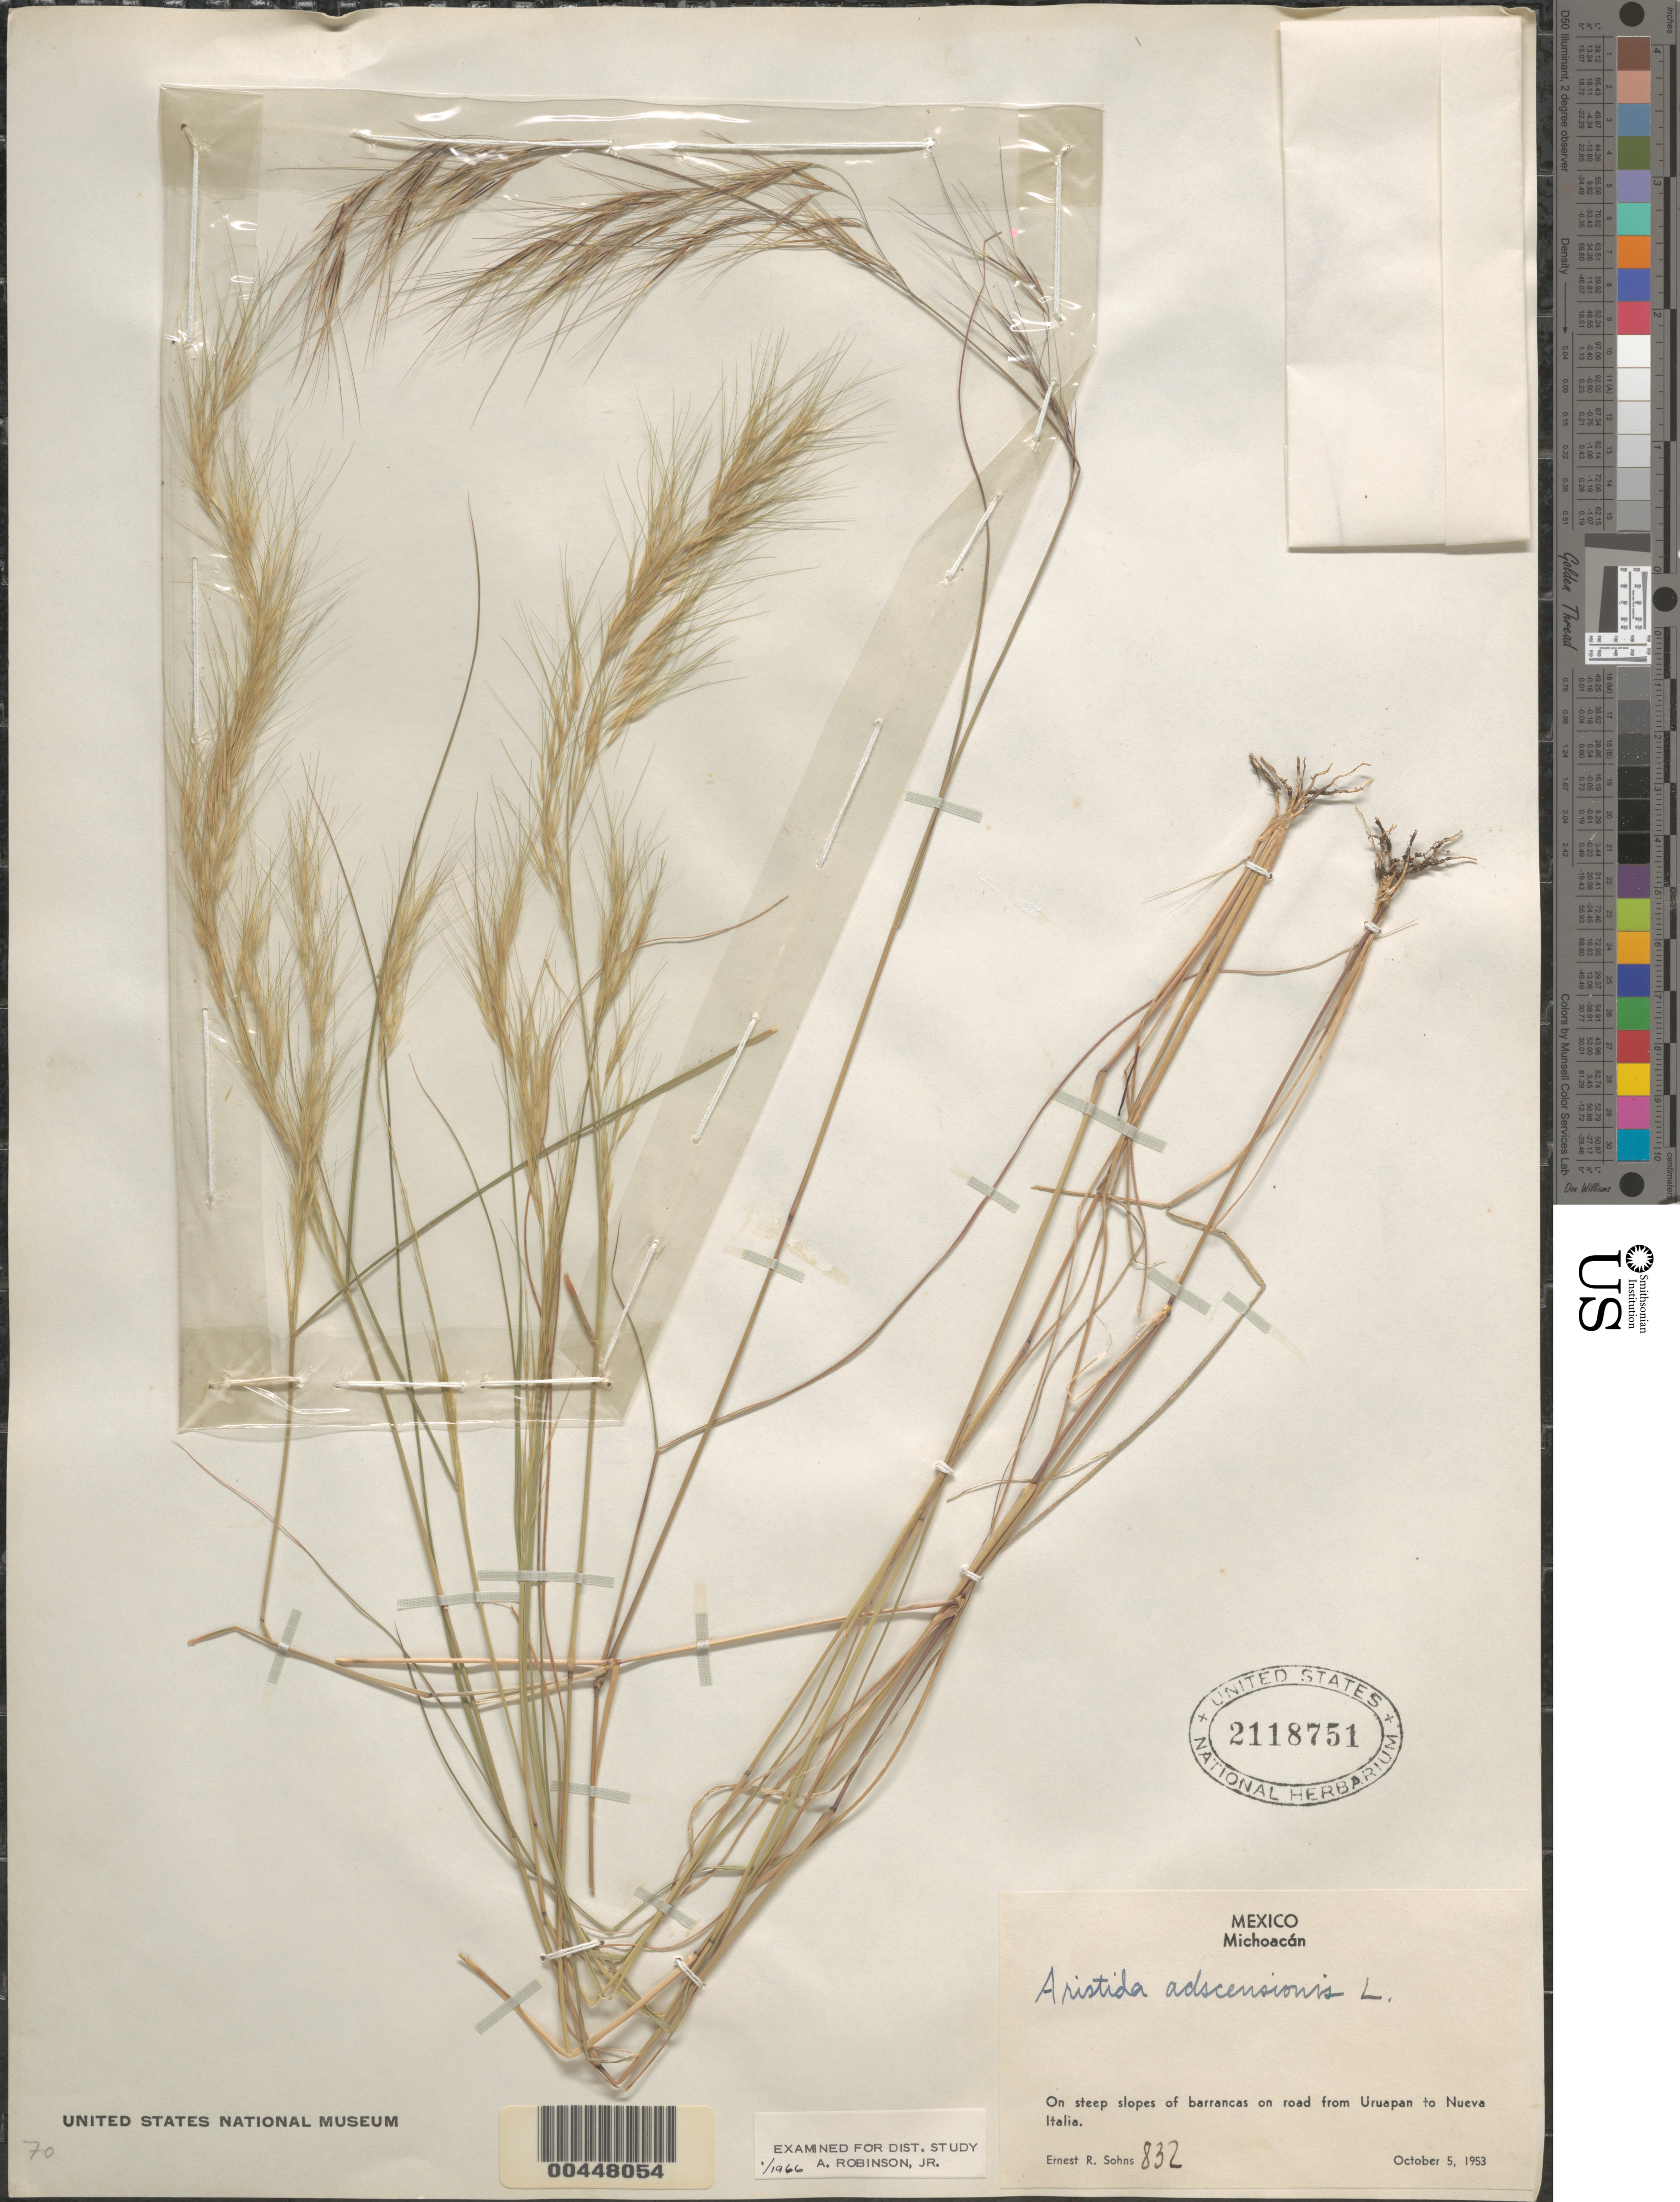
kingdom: Plantae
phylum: Tracheophyta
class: Liliopsida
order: Poales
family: Poaceae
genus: Aristida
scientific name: Aristida adscensionis var. adscensionis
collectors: E. R. Sohns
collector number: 832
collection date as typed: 5 Oct 1953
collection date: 1953-10-05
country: Mexico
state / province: Michoacán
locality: On road from Uruapan to Nueva Italia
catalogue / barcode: US 2118751